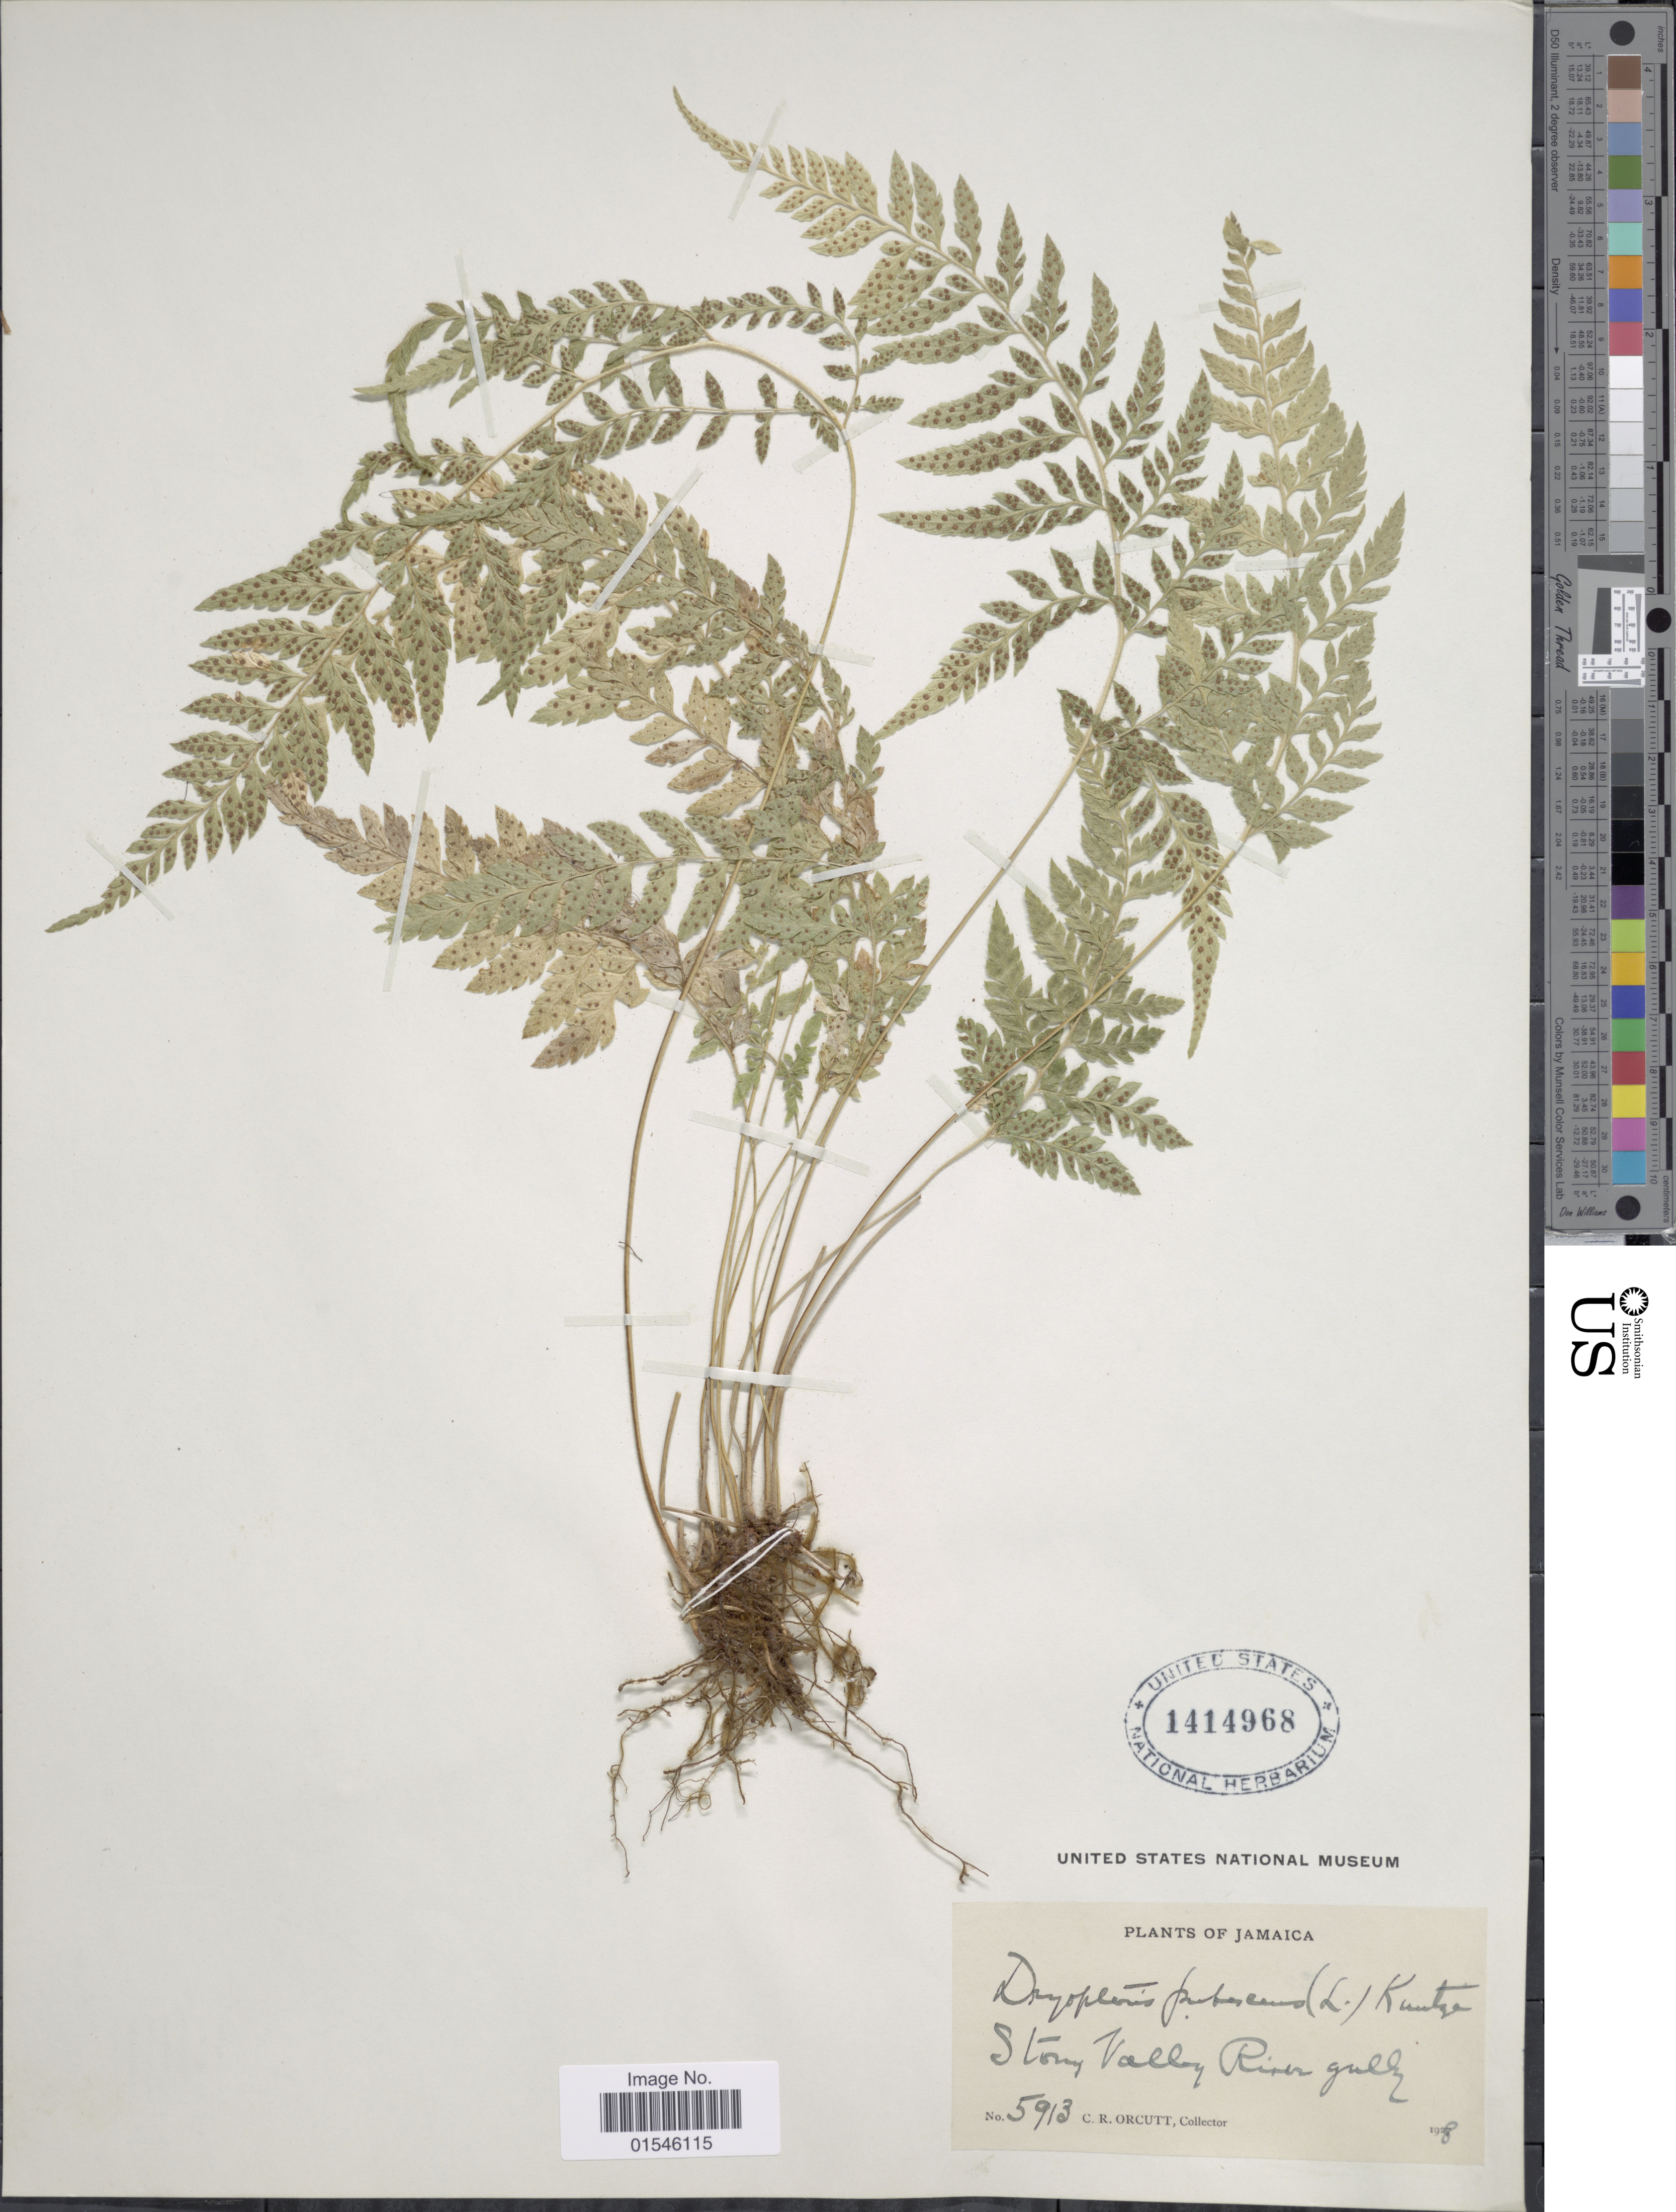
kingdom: Plantae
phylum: Tracheophyta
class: Polypodiopsida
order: Polypodiales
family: Dryopteridaceae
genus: Polystichopsis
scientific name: Polystichopsis pubescens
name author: (L.) C.V. Morton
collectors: C. R. Orcutt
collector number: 5913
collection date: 1928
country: Jamaica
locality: Stony Valley River gully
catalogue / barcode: US 1414968